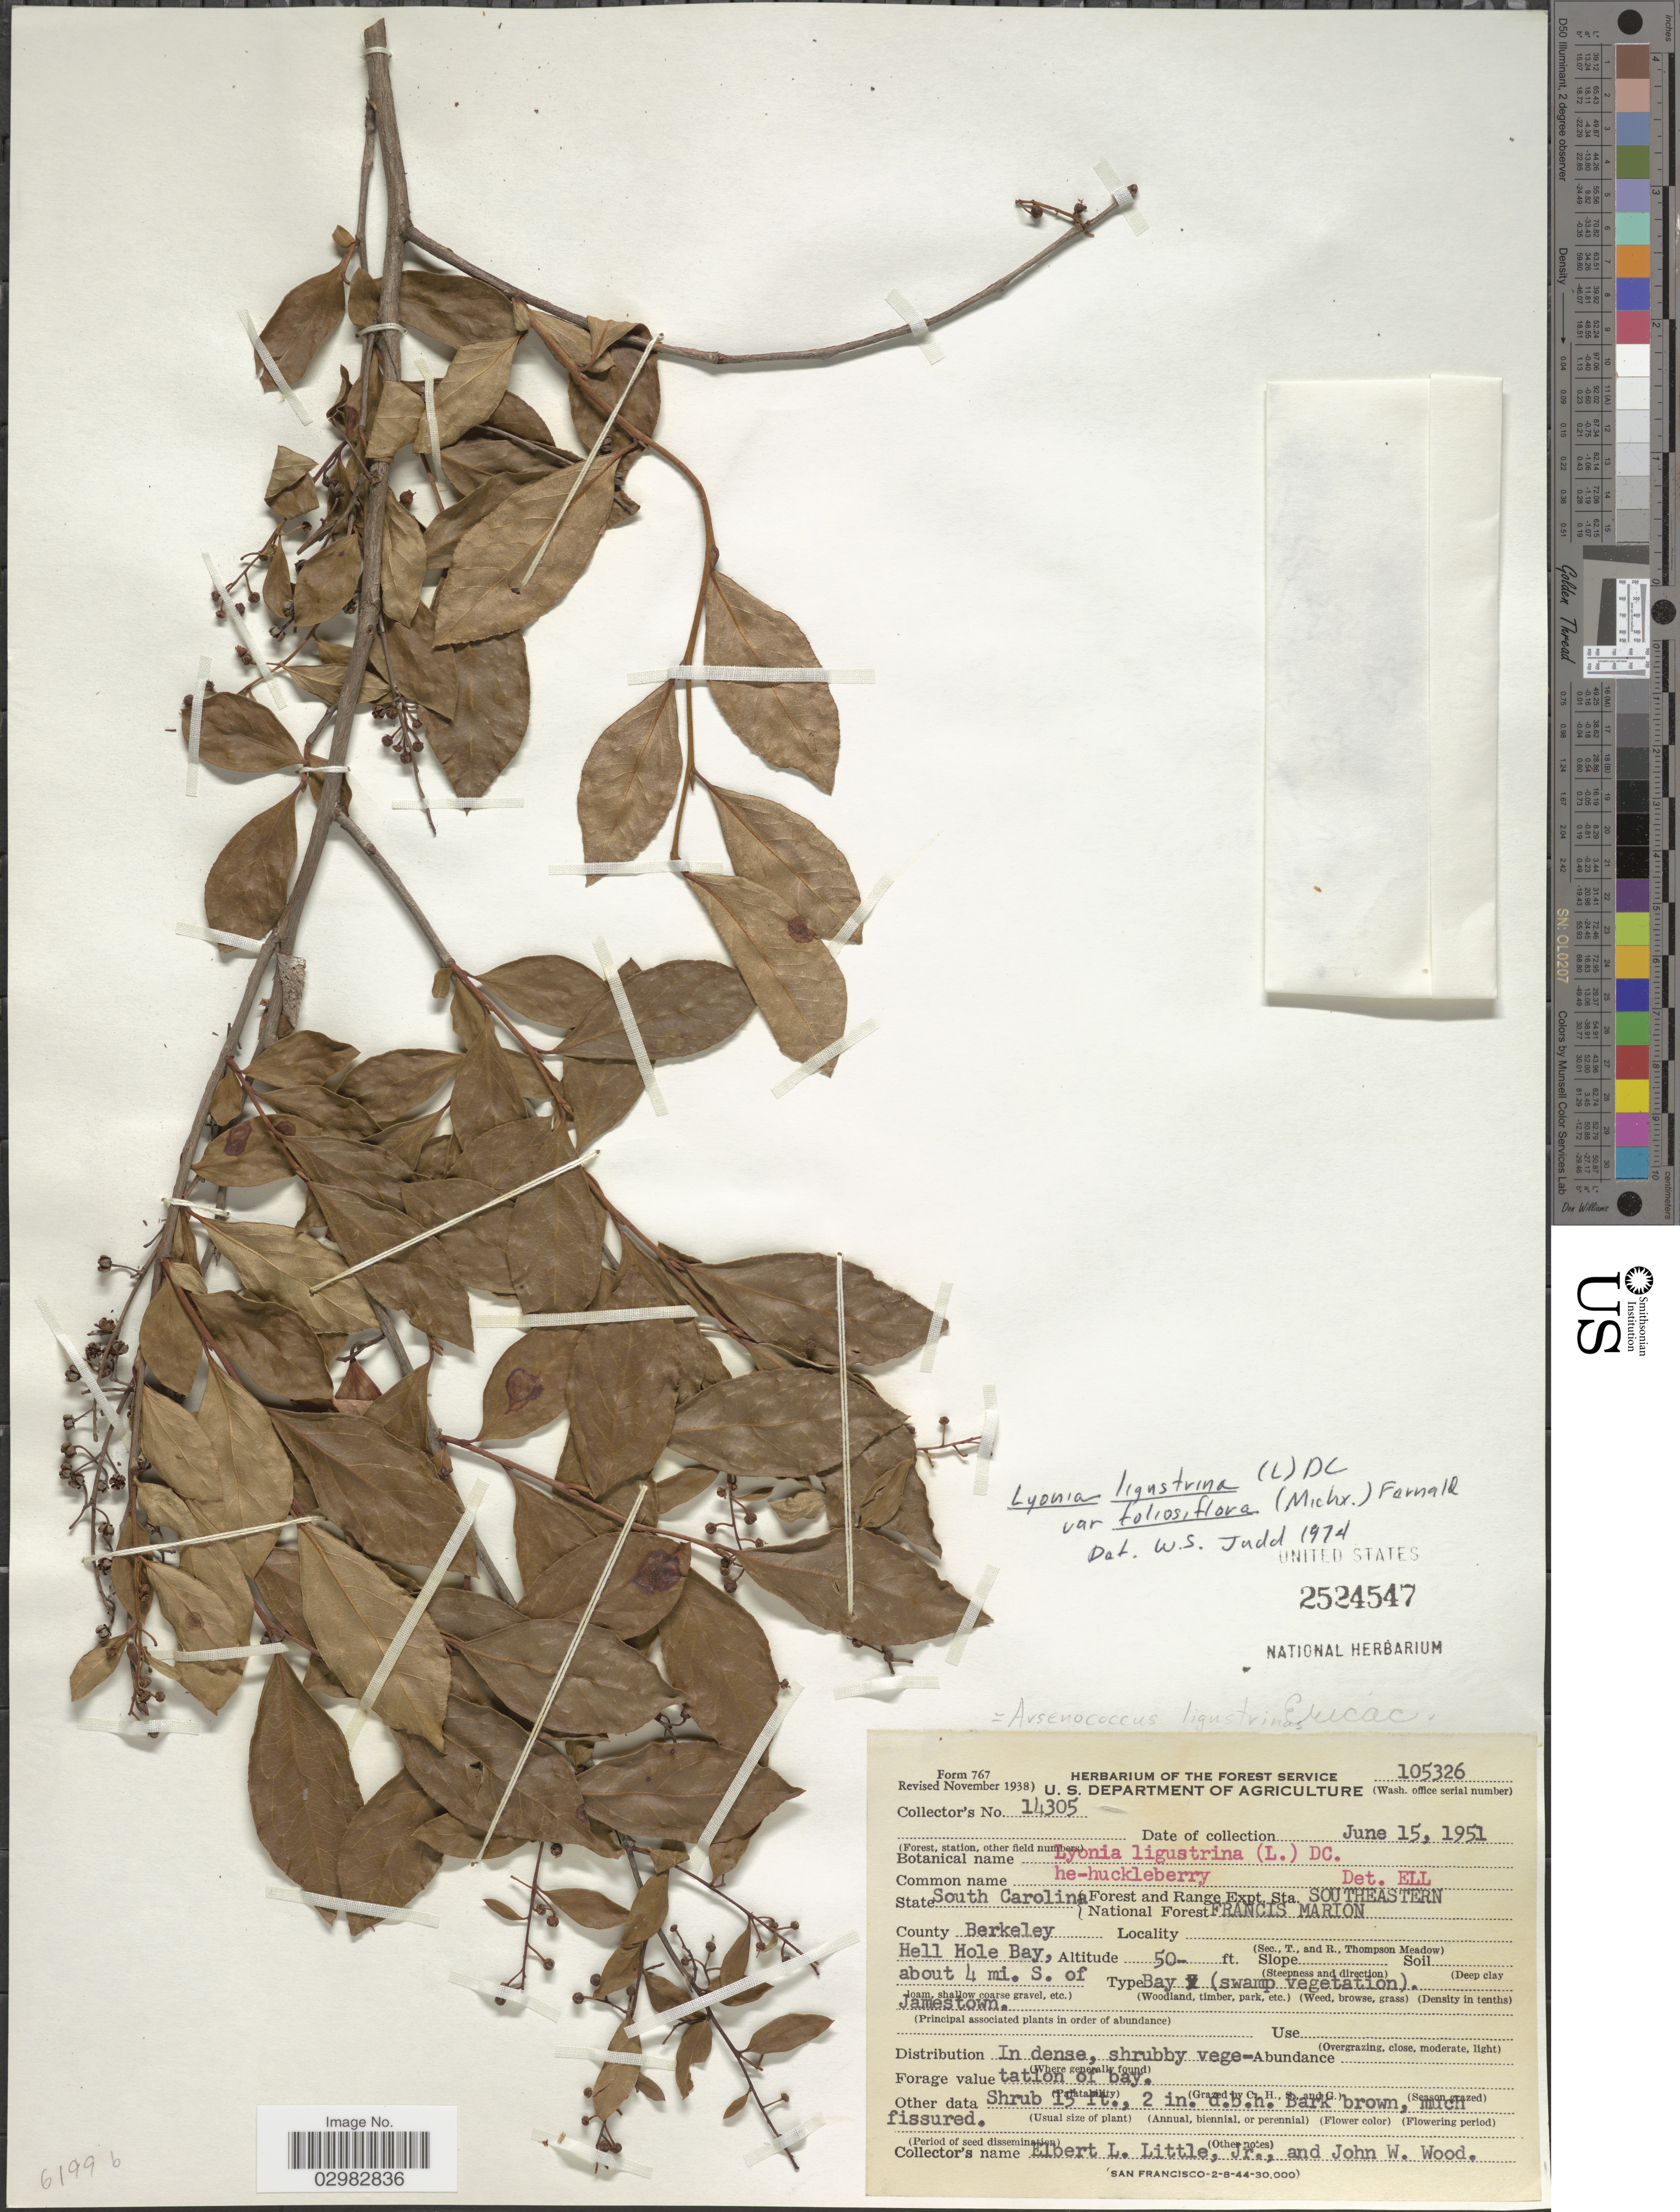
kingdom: Plantae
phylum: Tracheophyta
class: Magnoliopsida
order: Ericales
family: Ericaceae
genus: Lyonia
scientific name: Lyonia ligustrina var. foliosiflora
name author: (Michx.) Fernald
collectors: E. L. Little & J. Wood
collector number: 14305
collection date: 1951-06-15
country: United States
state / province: South Carolina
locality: Forest and Range Exp. Sta. Southeastern. National Forest Francis Marion, County Berkeley. Hell Hole Bay, about 4 mi. S. of Jamestown.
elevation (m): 15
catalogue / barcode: US 2524547